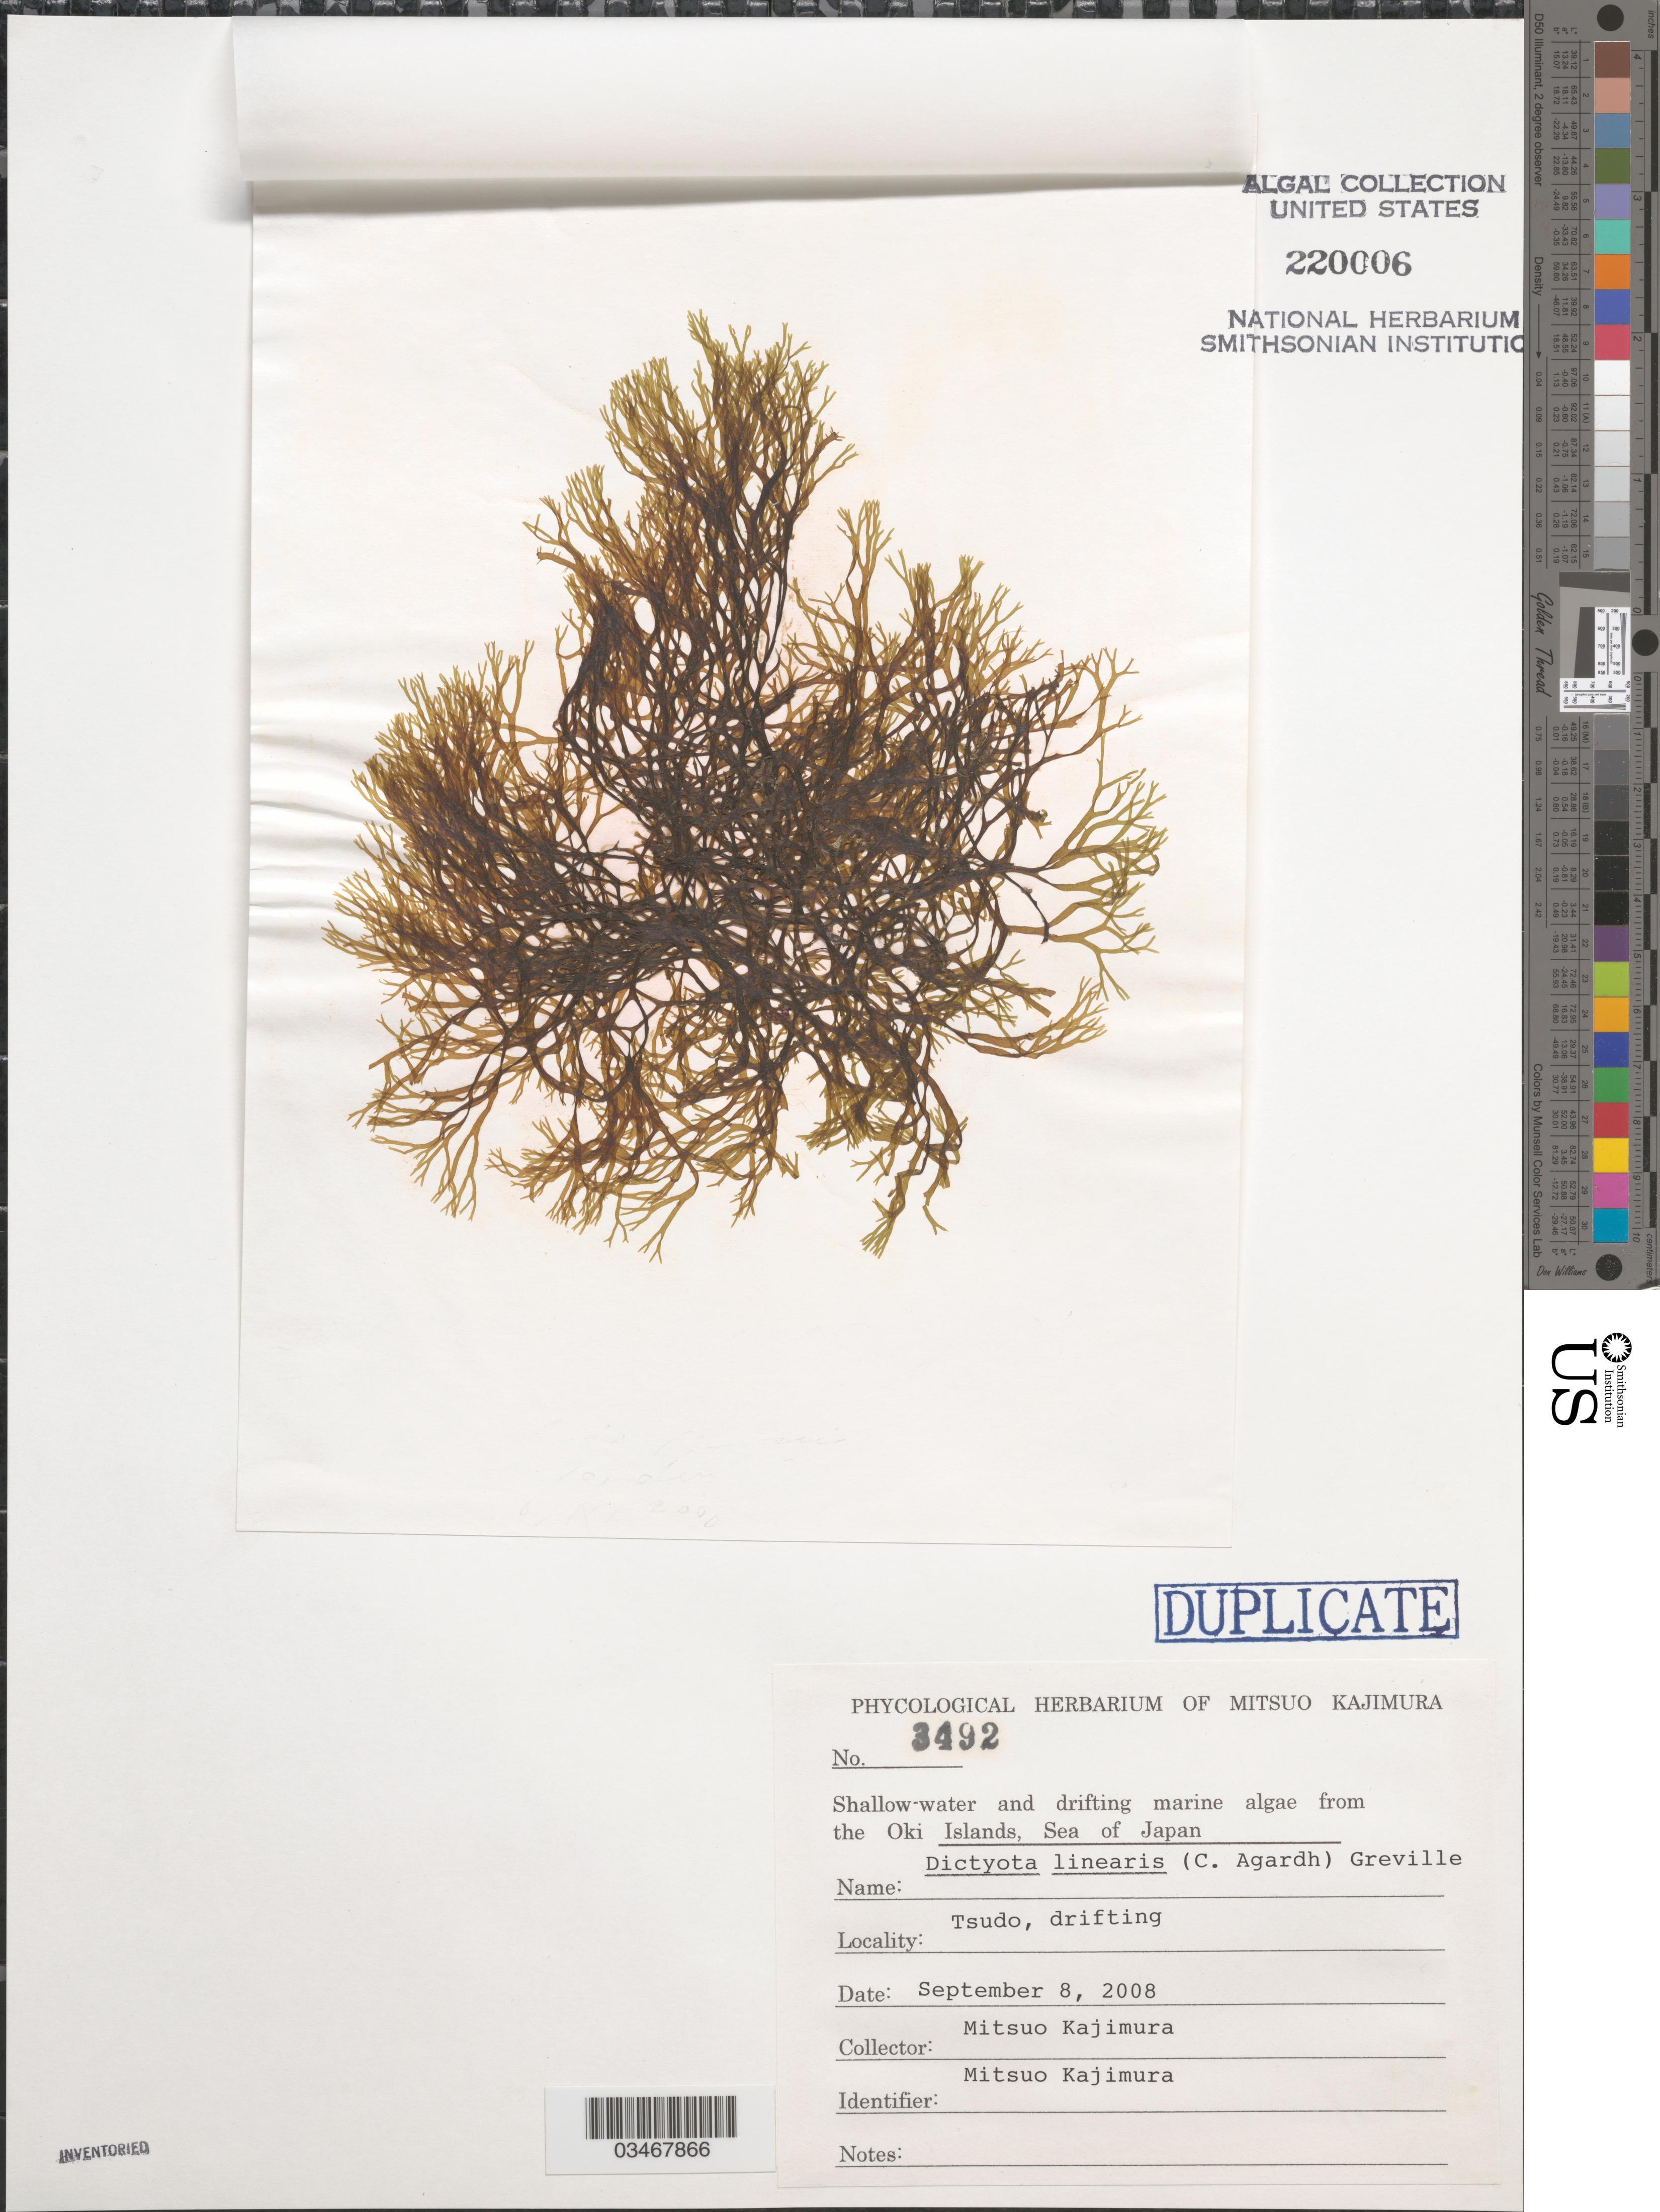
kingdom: Chromista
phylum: Ochrophyta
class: Phaeophyceae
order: Dictyotales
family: Dictyotaceae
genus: Dictyota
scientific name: Dictyota linearis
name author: (C. Agardh) Grev.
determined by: Kajimura, Mitsuo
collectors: M. Kajimura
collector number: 3492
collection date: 2008-09-08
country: Japan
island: Oki Island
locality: Shallow-water and drifting marine algae.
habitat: Drifting.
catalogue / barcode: US 220006